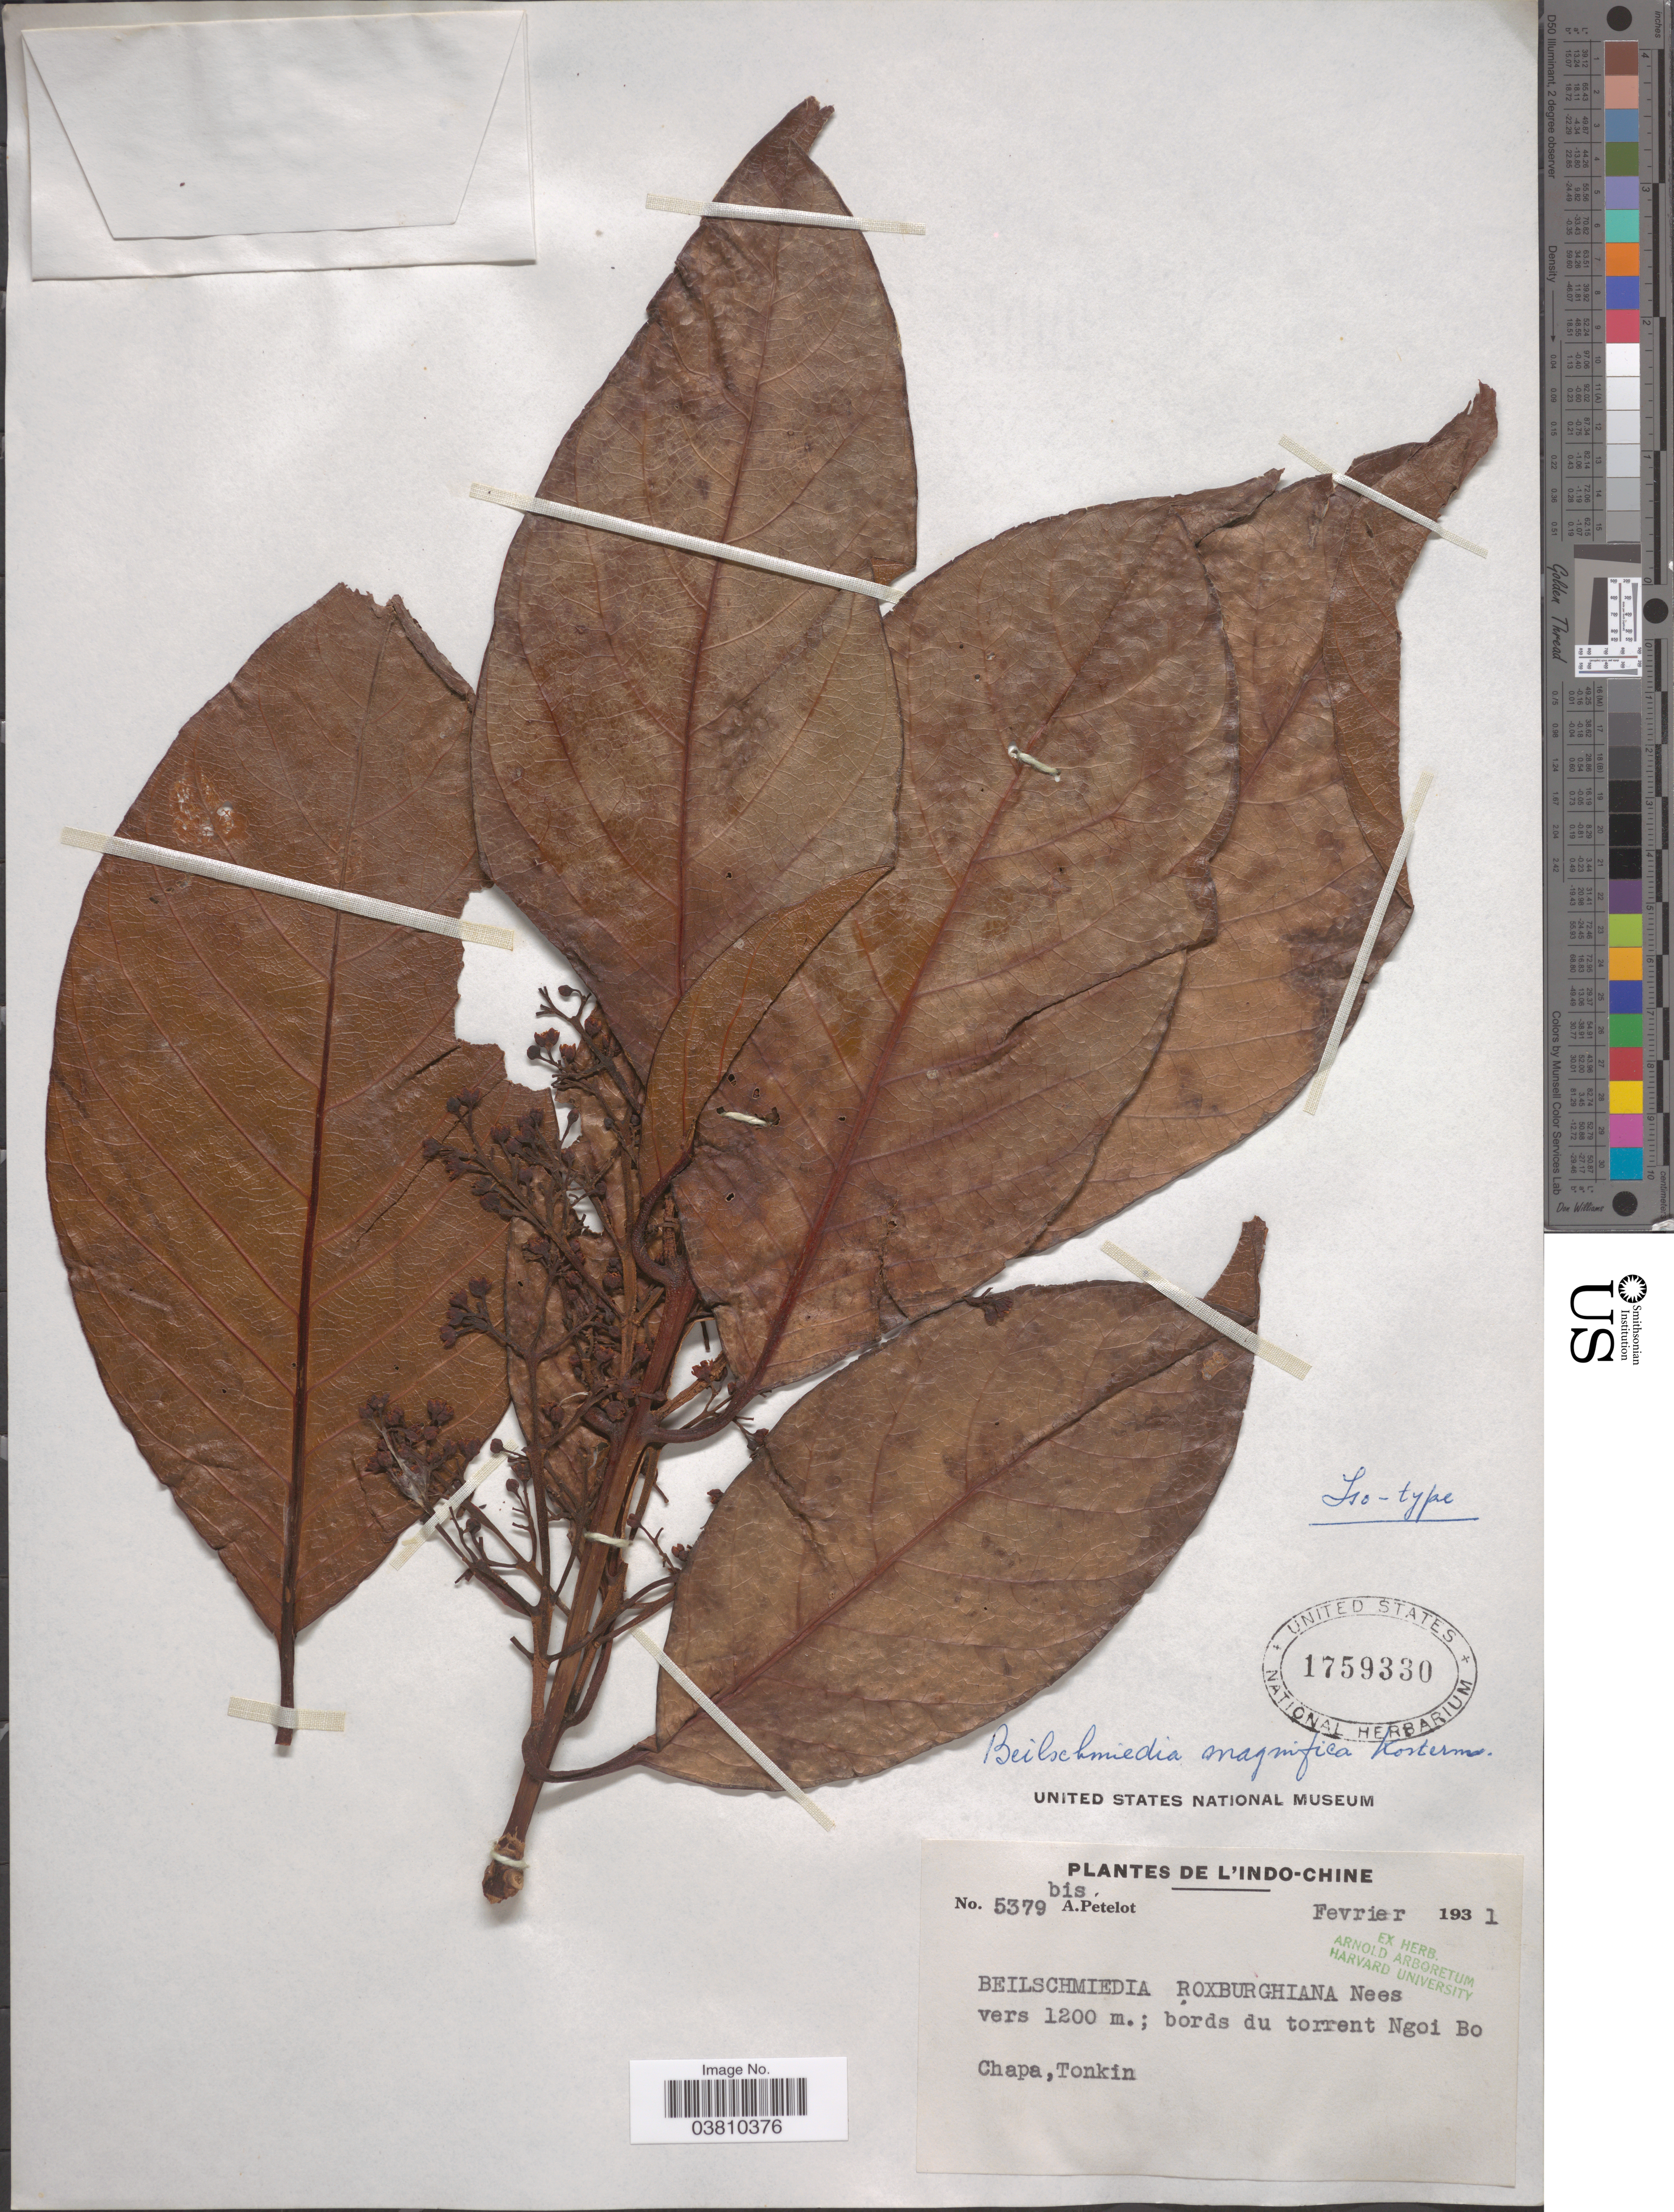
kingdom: Plantae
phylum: Tracheophyta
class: Magnoliopsida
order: Laurales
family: Lauraceae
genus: Beilschmiedia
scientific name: Beilschmiedia sp.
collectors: A. Petelot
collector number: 5379bis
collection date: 1931-02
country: Vietnam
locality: L'Indo-Chine. bords du torrent Ngoi Bo Chapa, Tonkin.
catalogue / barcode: US 1759330